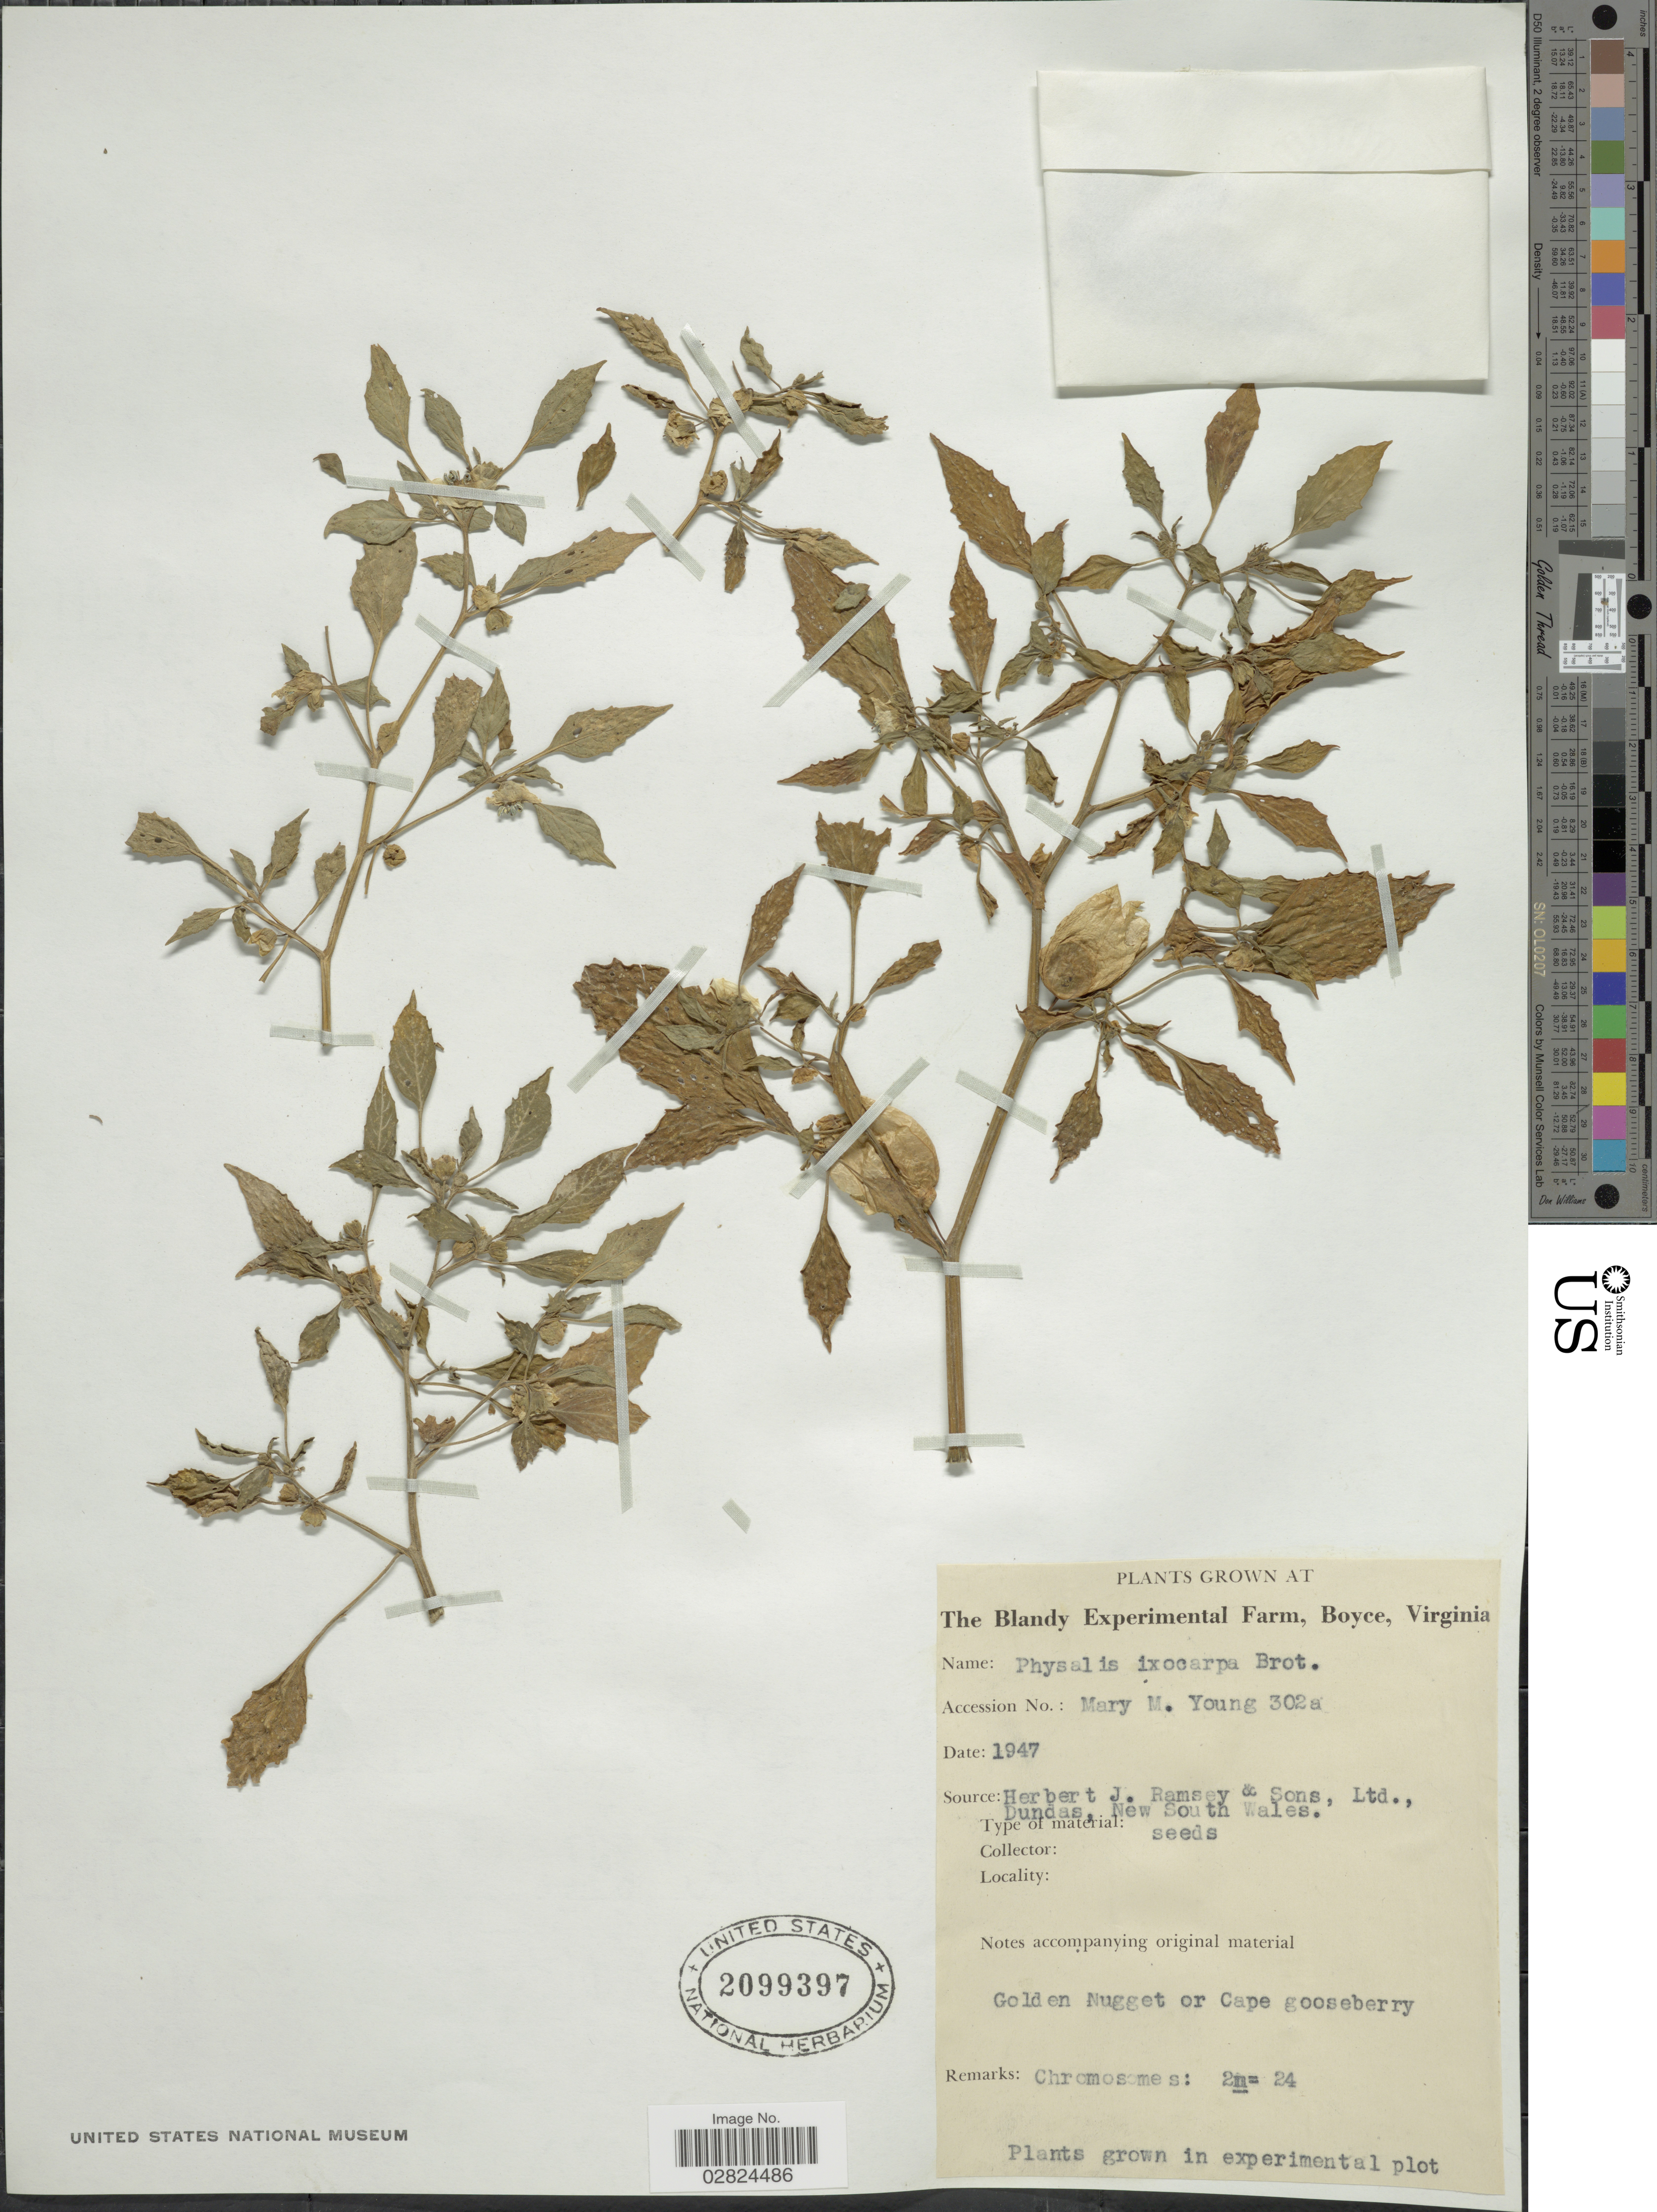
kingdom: Plantae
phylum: Tracheophyta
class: Magnoliopsida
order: Solanales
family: Solanaceae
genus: Physalis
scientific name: Physalis ixocarpa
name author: Brot. ex Hornem.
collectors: M. Young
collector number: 302a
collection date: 1947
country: United States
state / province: Virginia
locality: The Blandy Experimental Farm, Boyce.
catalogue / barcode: US 2099397